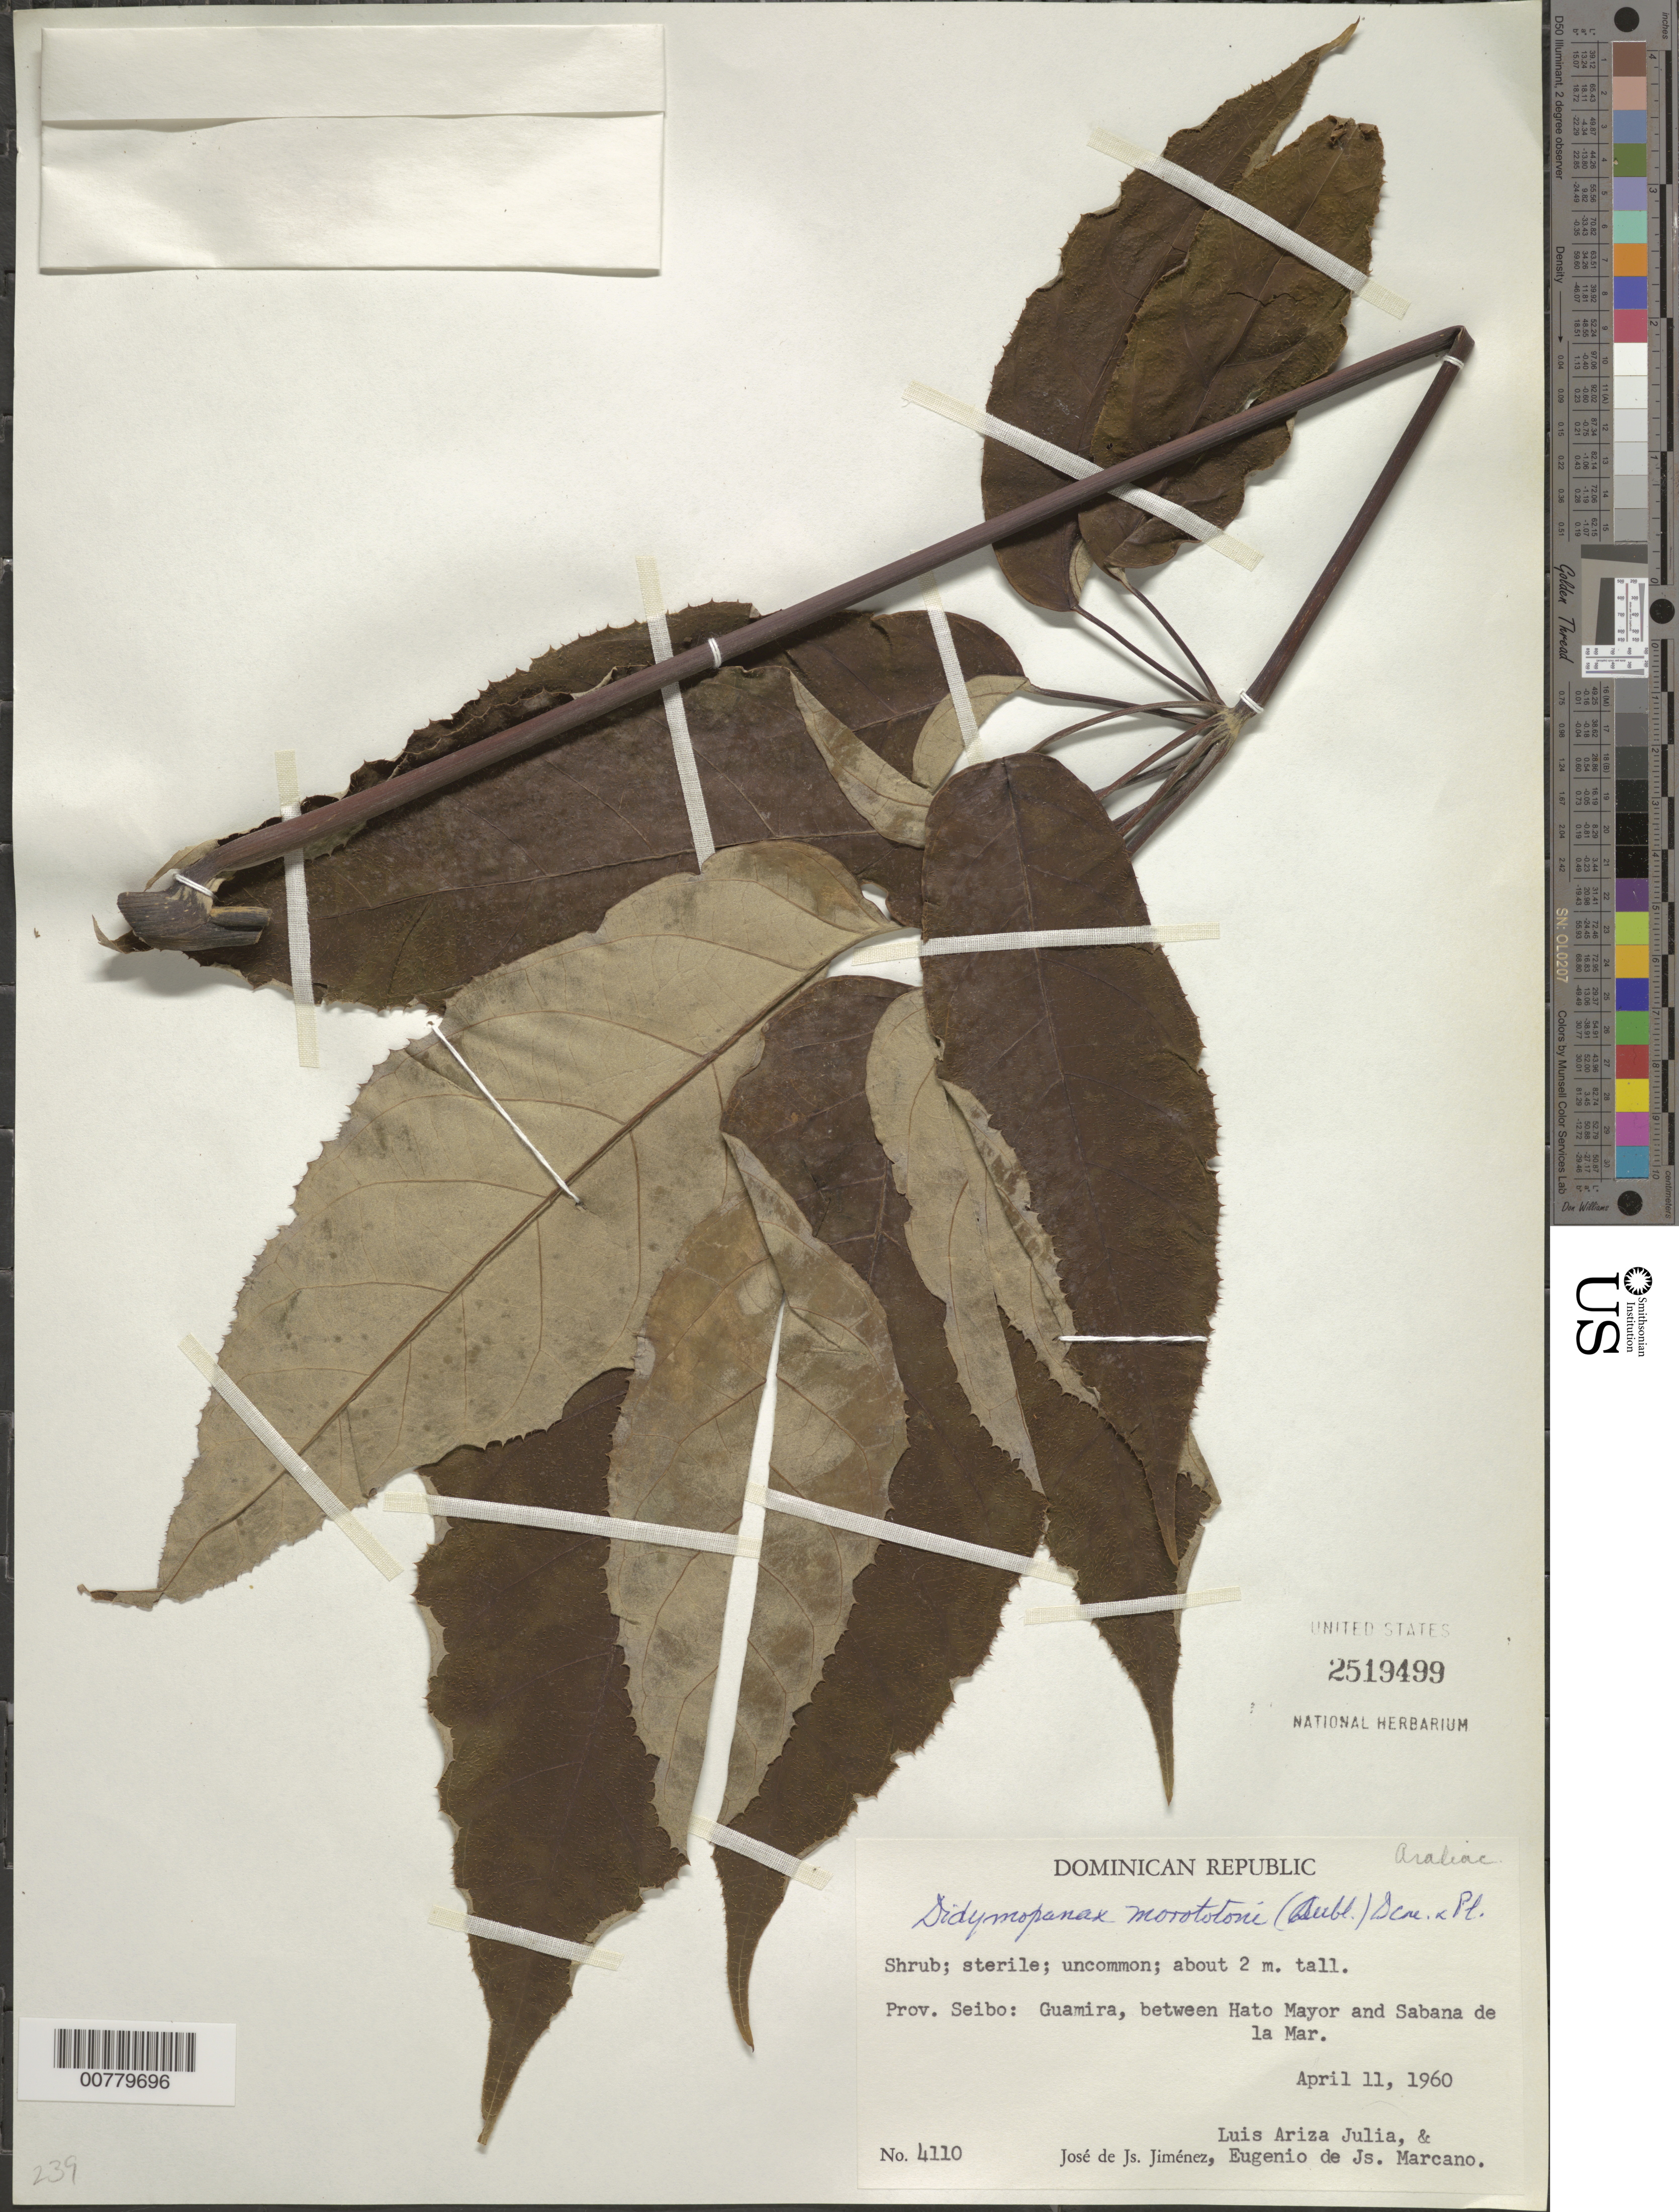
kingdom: Plantae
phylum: Tracheophyta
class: Magnoliopsida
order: Apiales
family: Araliaceae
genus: Schefflera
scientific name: Schefflera morototoni (Aubl.) Maguire, Steyerm. & Frodin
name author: (Aubl.) Maguire et al.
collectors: J. J. Jiménez, L. Ariza-Julia & E. J. Marcano F.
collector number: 4110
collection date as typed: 11 Apr 1960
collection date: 1960-04-11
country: Dominican Republic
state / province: El Seibo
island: Hispaniola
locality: Guamira, between Hato Mayor and Sabana de la Mar.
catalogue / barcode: US 2519499